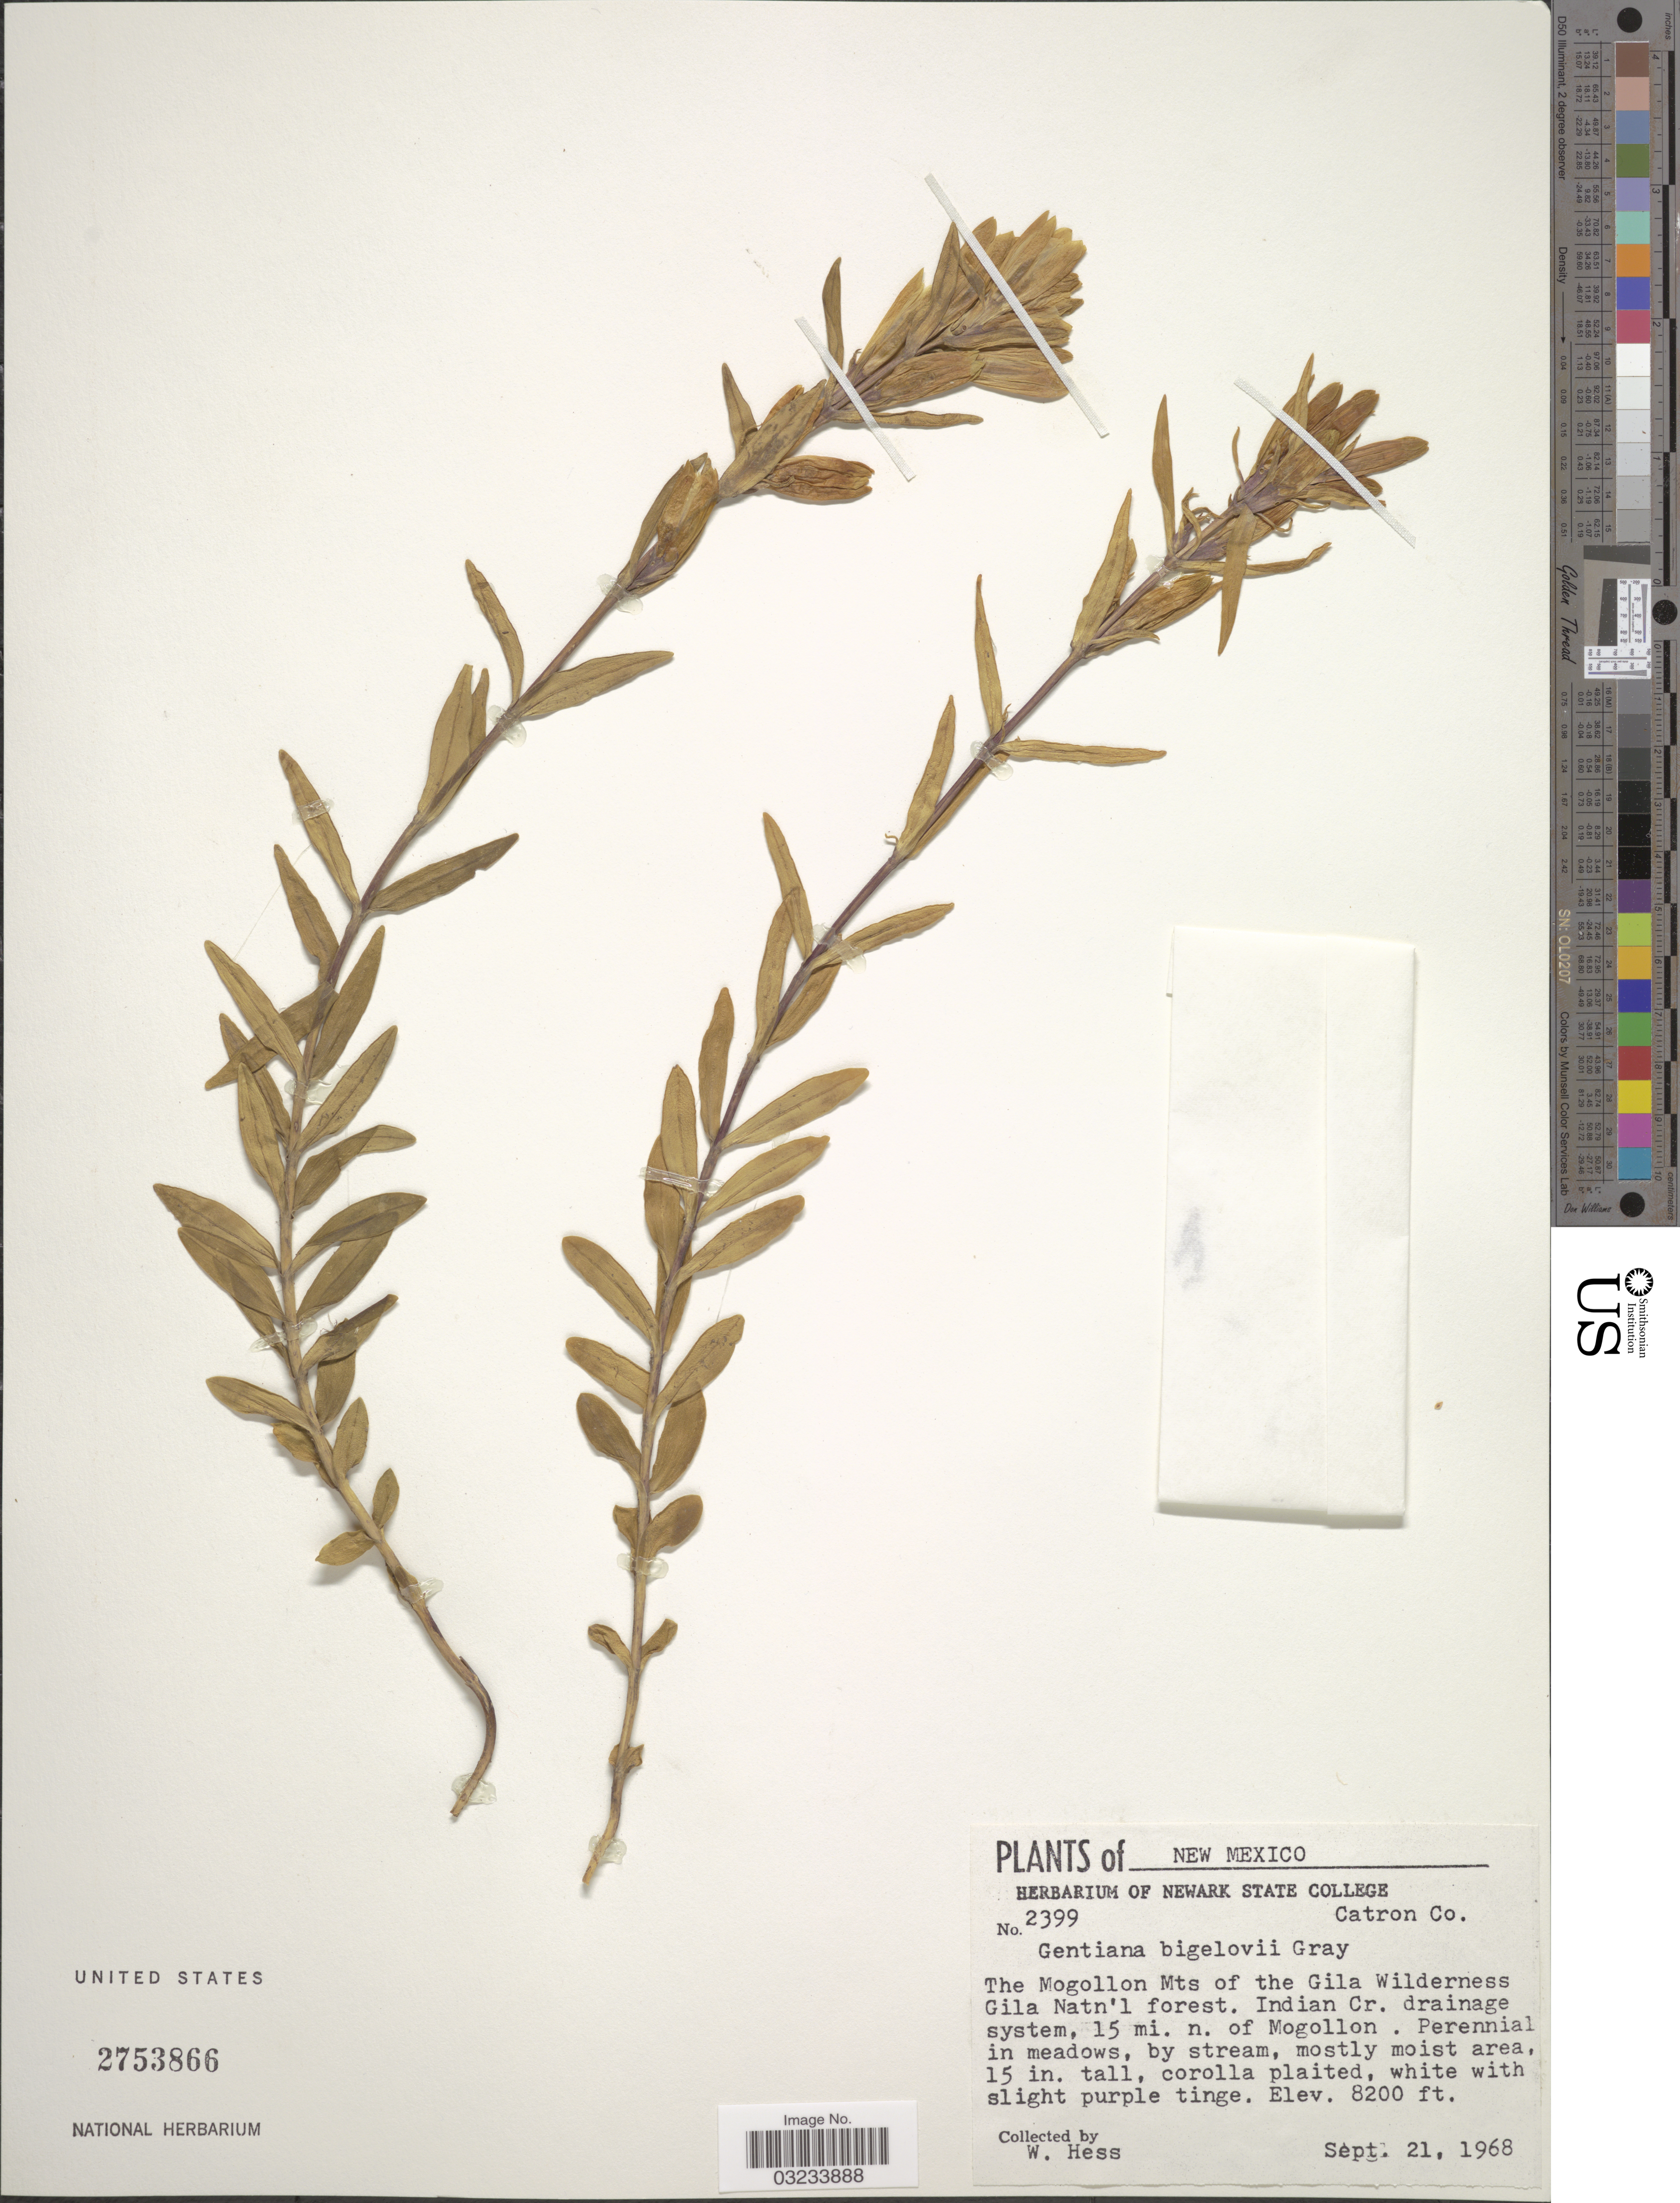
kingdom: Plantae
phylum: Tracheophyta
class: Magnoliopsida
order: Gentianales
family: Gentianaceae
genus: Gentiana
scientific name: Gentiana bigelovii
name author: A. Gray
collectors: W. Hess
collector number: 2399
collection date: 1968-09-21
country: United States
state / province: New Mexico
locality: The Mogollon Mts of the Gila Wilderness Gila Natn'l forest. Indian Cr. drainage system, 15 mi. n. of Mogollon.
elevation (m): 2499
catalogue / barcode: US 2753866